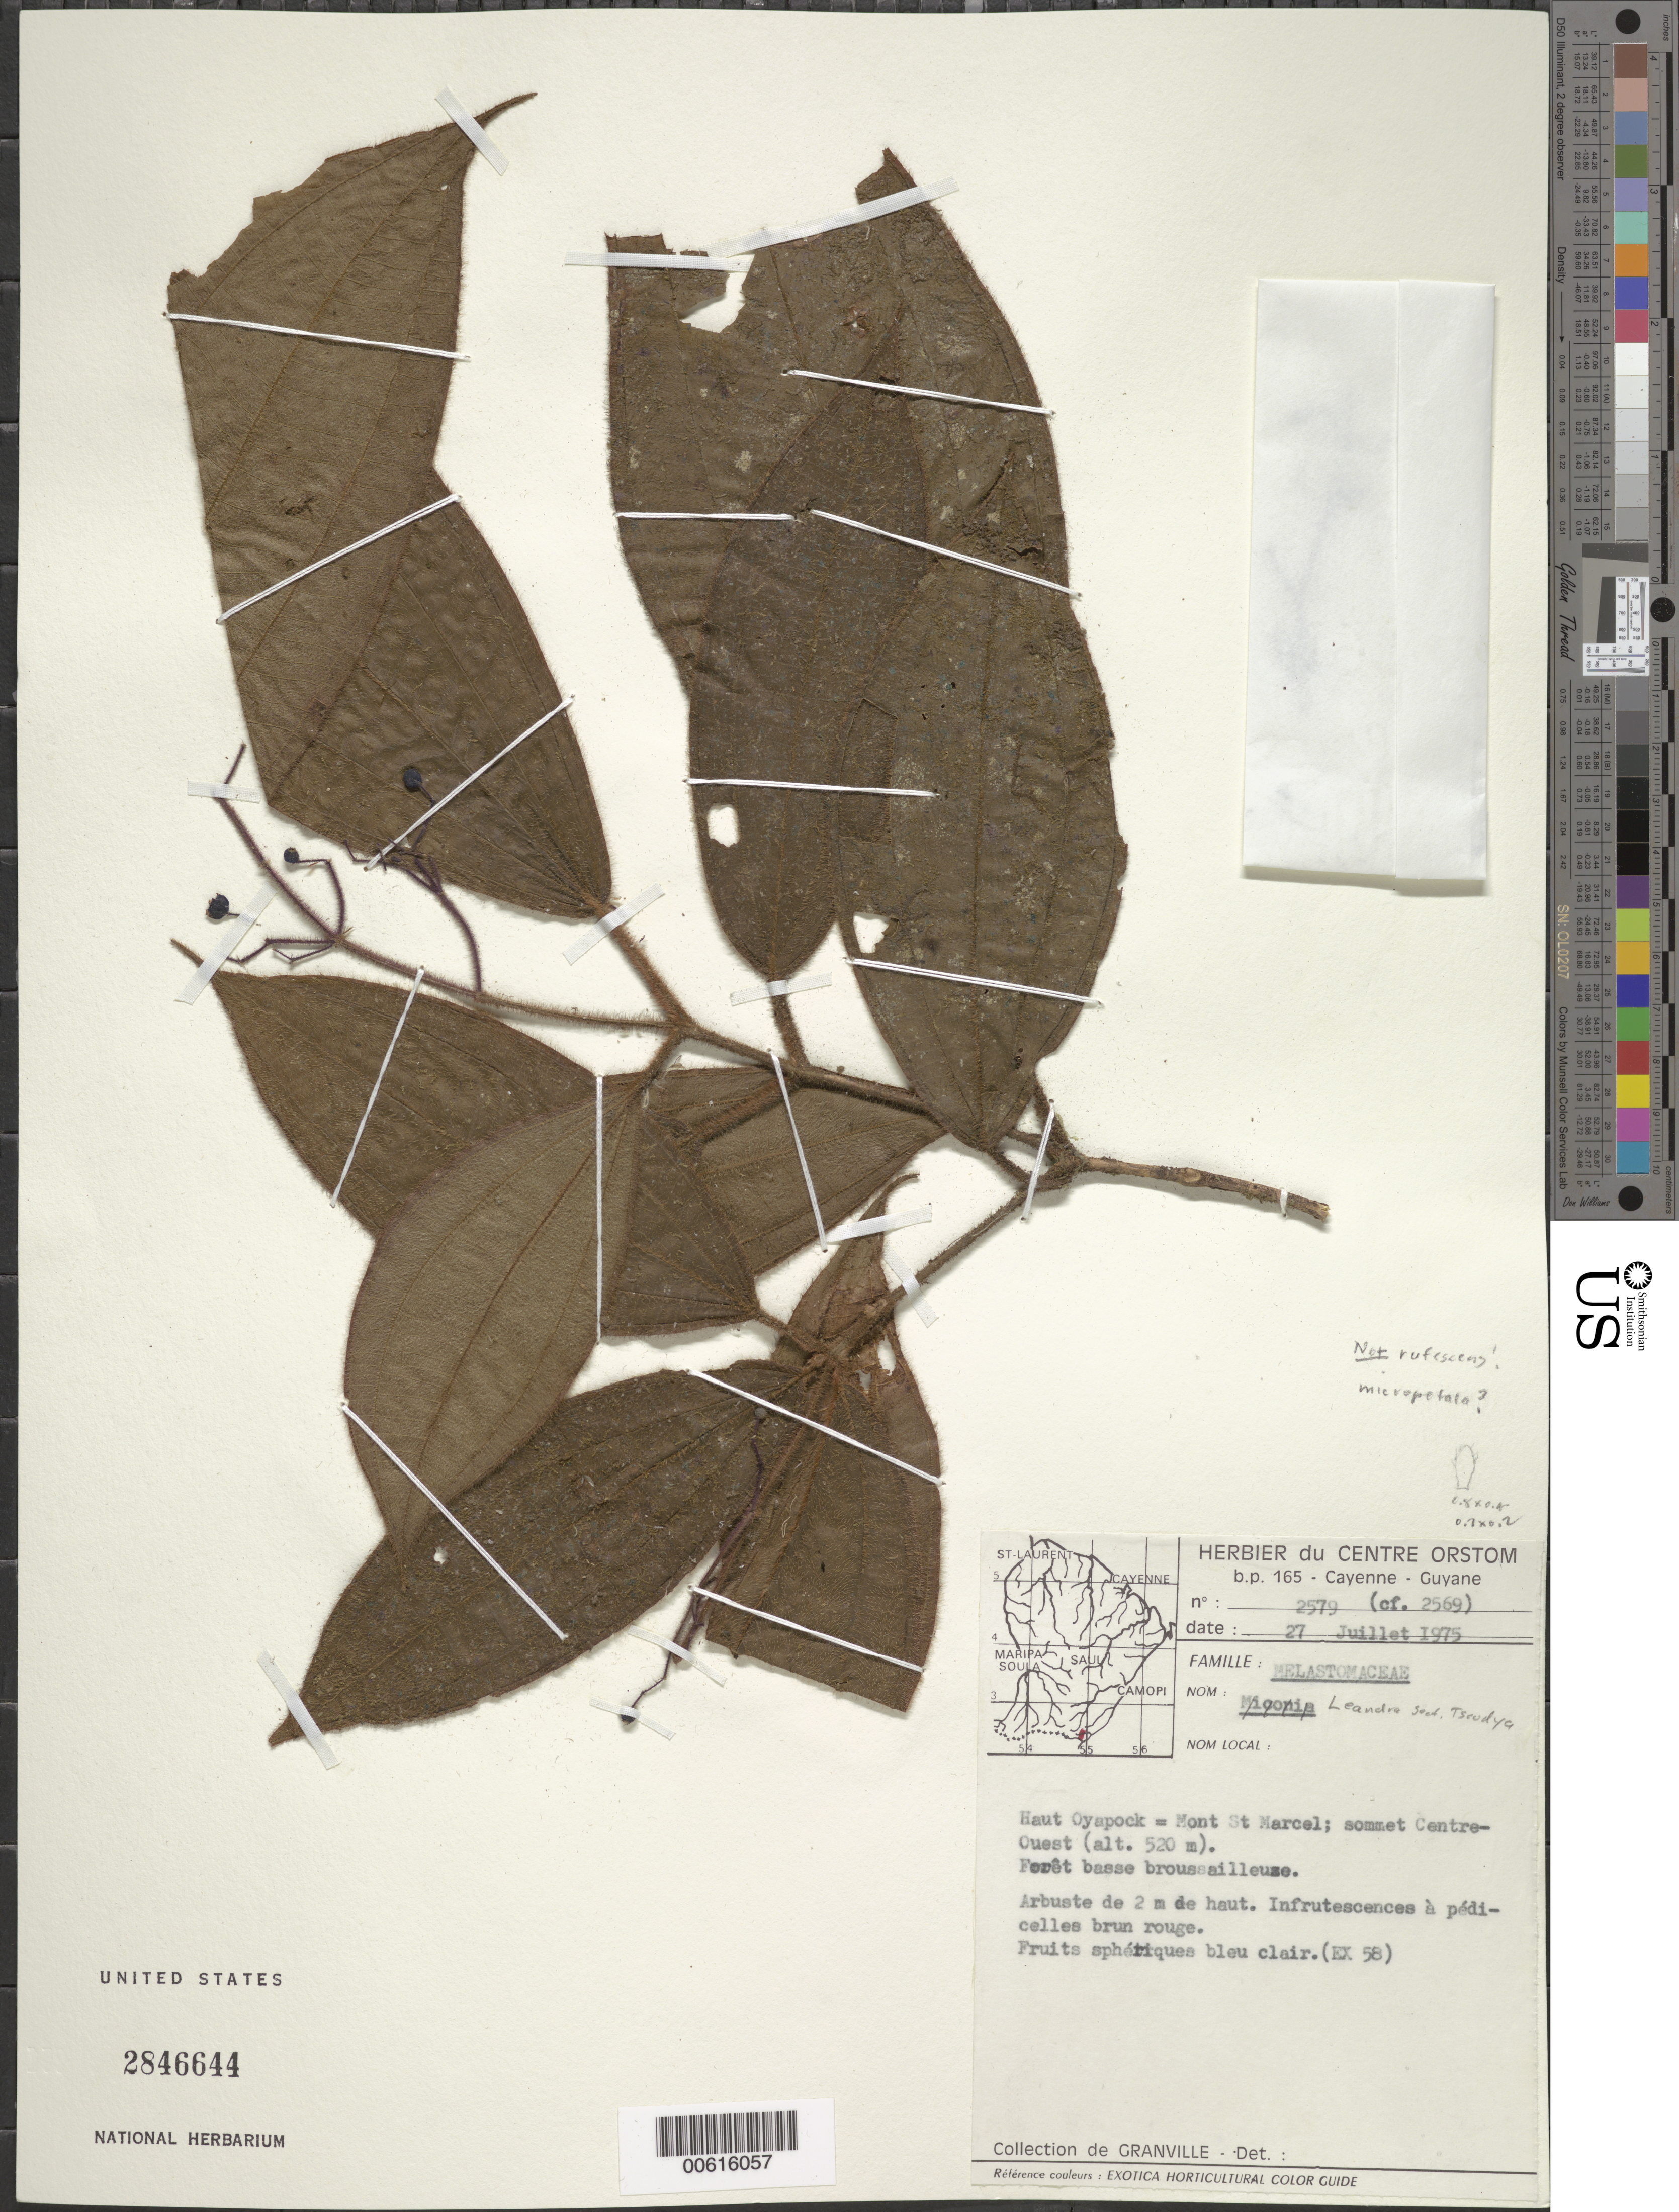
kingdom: Plantae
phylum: Tracheophyta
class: Magnoliopsida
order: Myrtales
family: Melastomataceae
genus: Leandra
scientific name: Leandra micropetala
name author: (Naudin) Cogn.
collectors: J.-J. de Granville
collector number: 2579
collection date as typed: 27-Jul-75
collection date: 1975-07-27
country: French Guiana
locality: Haut Oyapock, Mt. St. Marcel, sommet Centre-Ouest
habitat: Foret basse broussailleuse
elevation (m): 520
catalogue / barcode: US 2846644